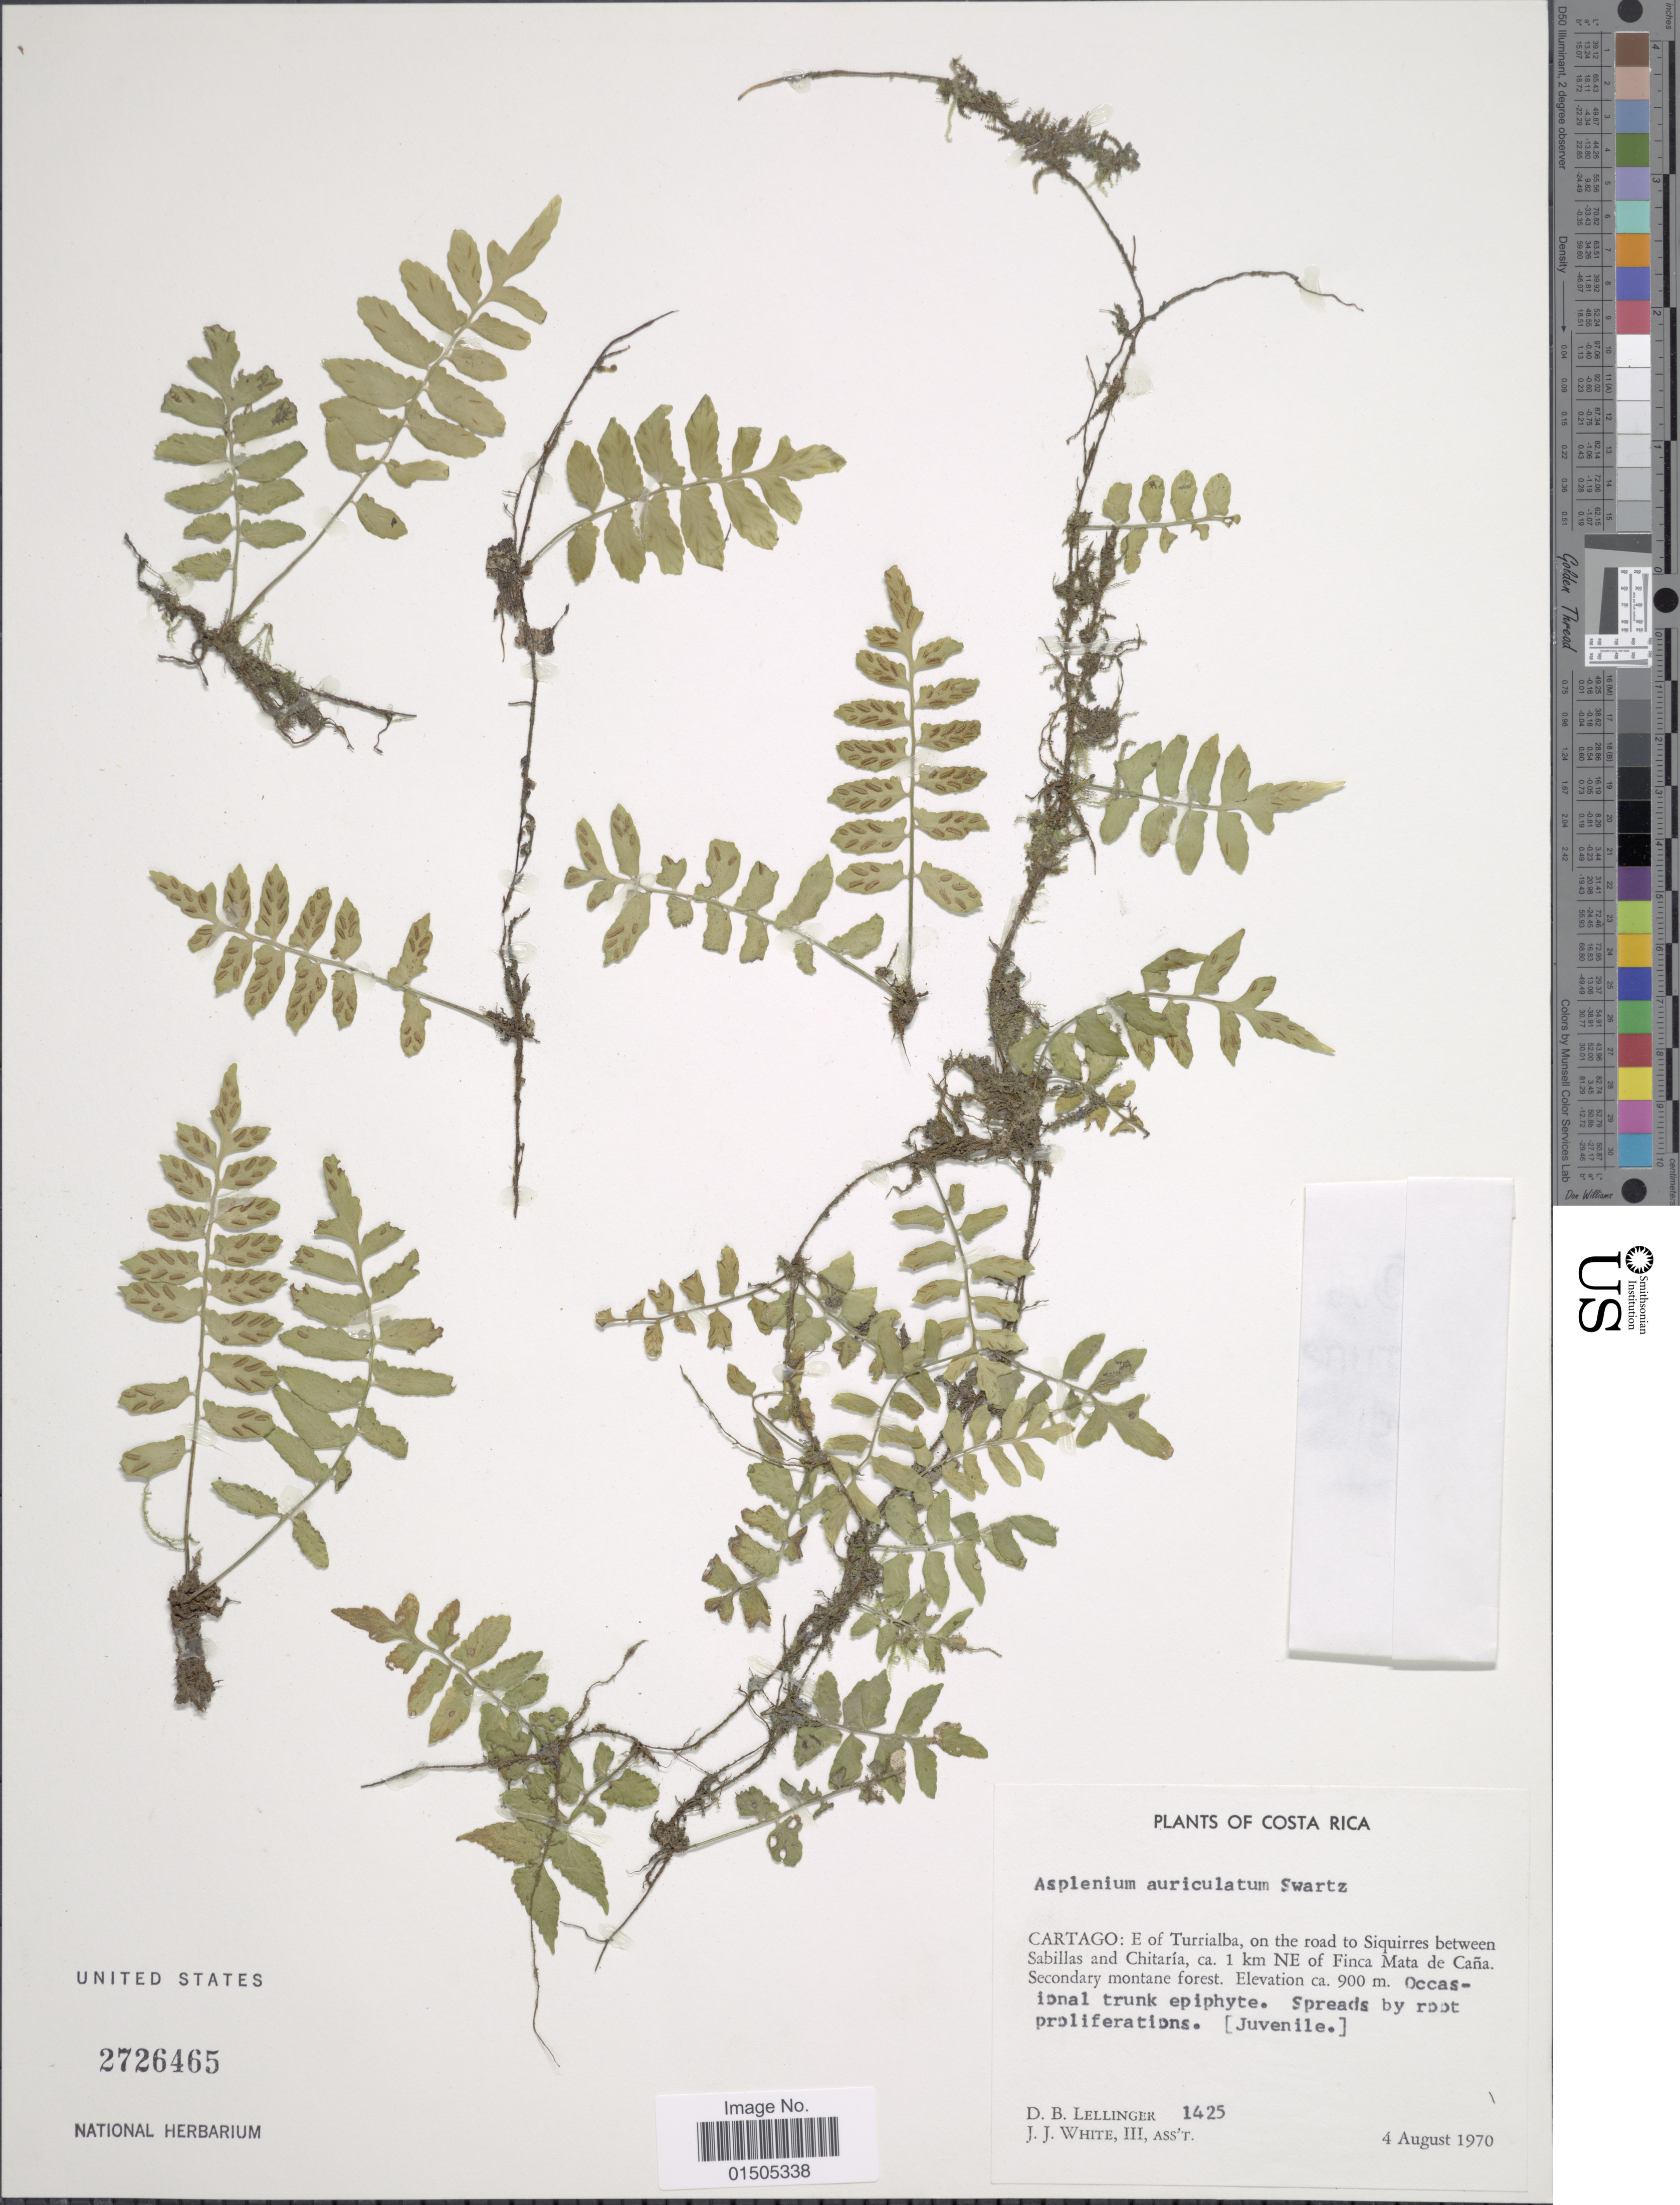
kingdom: Plantae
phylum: Tracheophyta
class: Polypodiopsida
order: Polypodiales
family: Aspleniaceae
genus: Asplenium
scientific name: Asplenium auriculatum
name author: Sw.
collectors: D. B. Lellinger & J. J. White III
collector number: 1425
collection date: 1970-08-04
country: Costa Rica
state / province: Cartago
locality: E of Turrialba, on the road to Siquirres between Sabillas and Chitaría, ca. 1 km NE of Finca Mata de Caña.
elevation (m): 900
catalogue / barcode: US 2726465